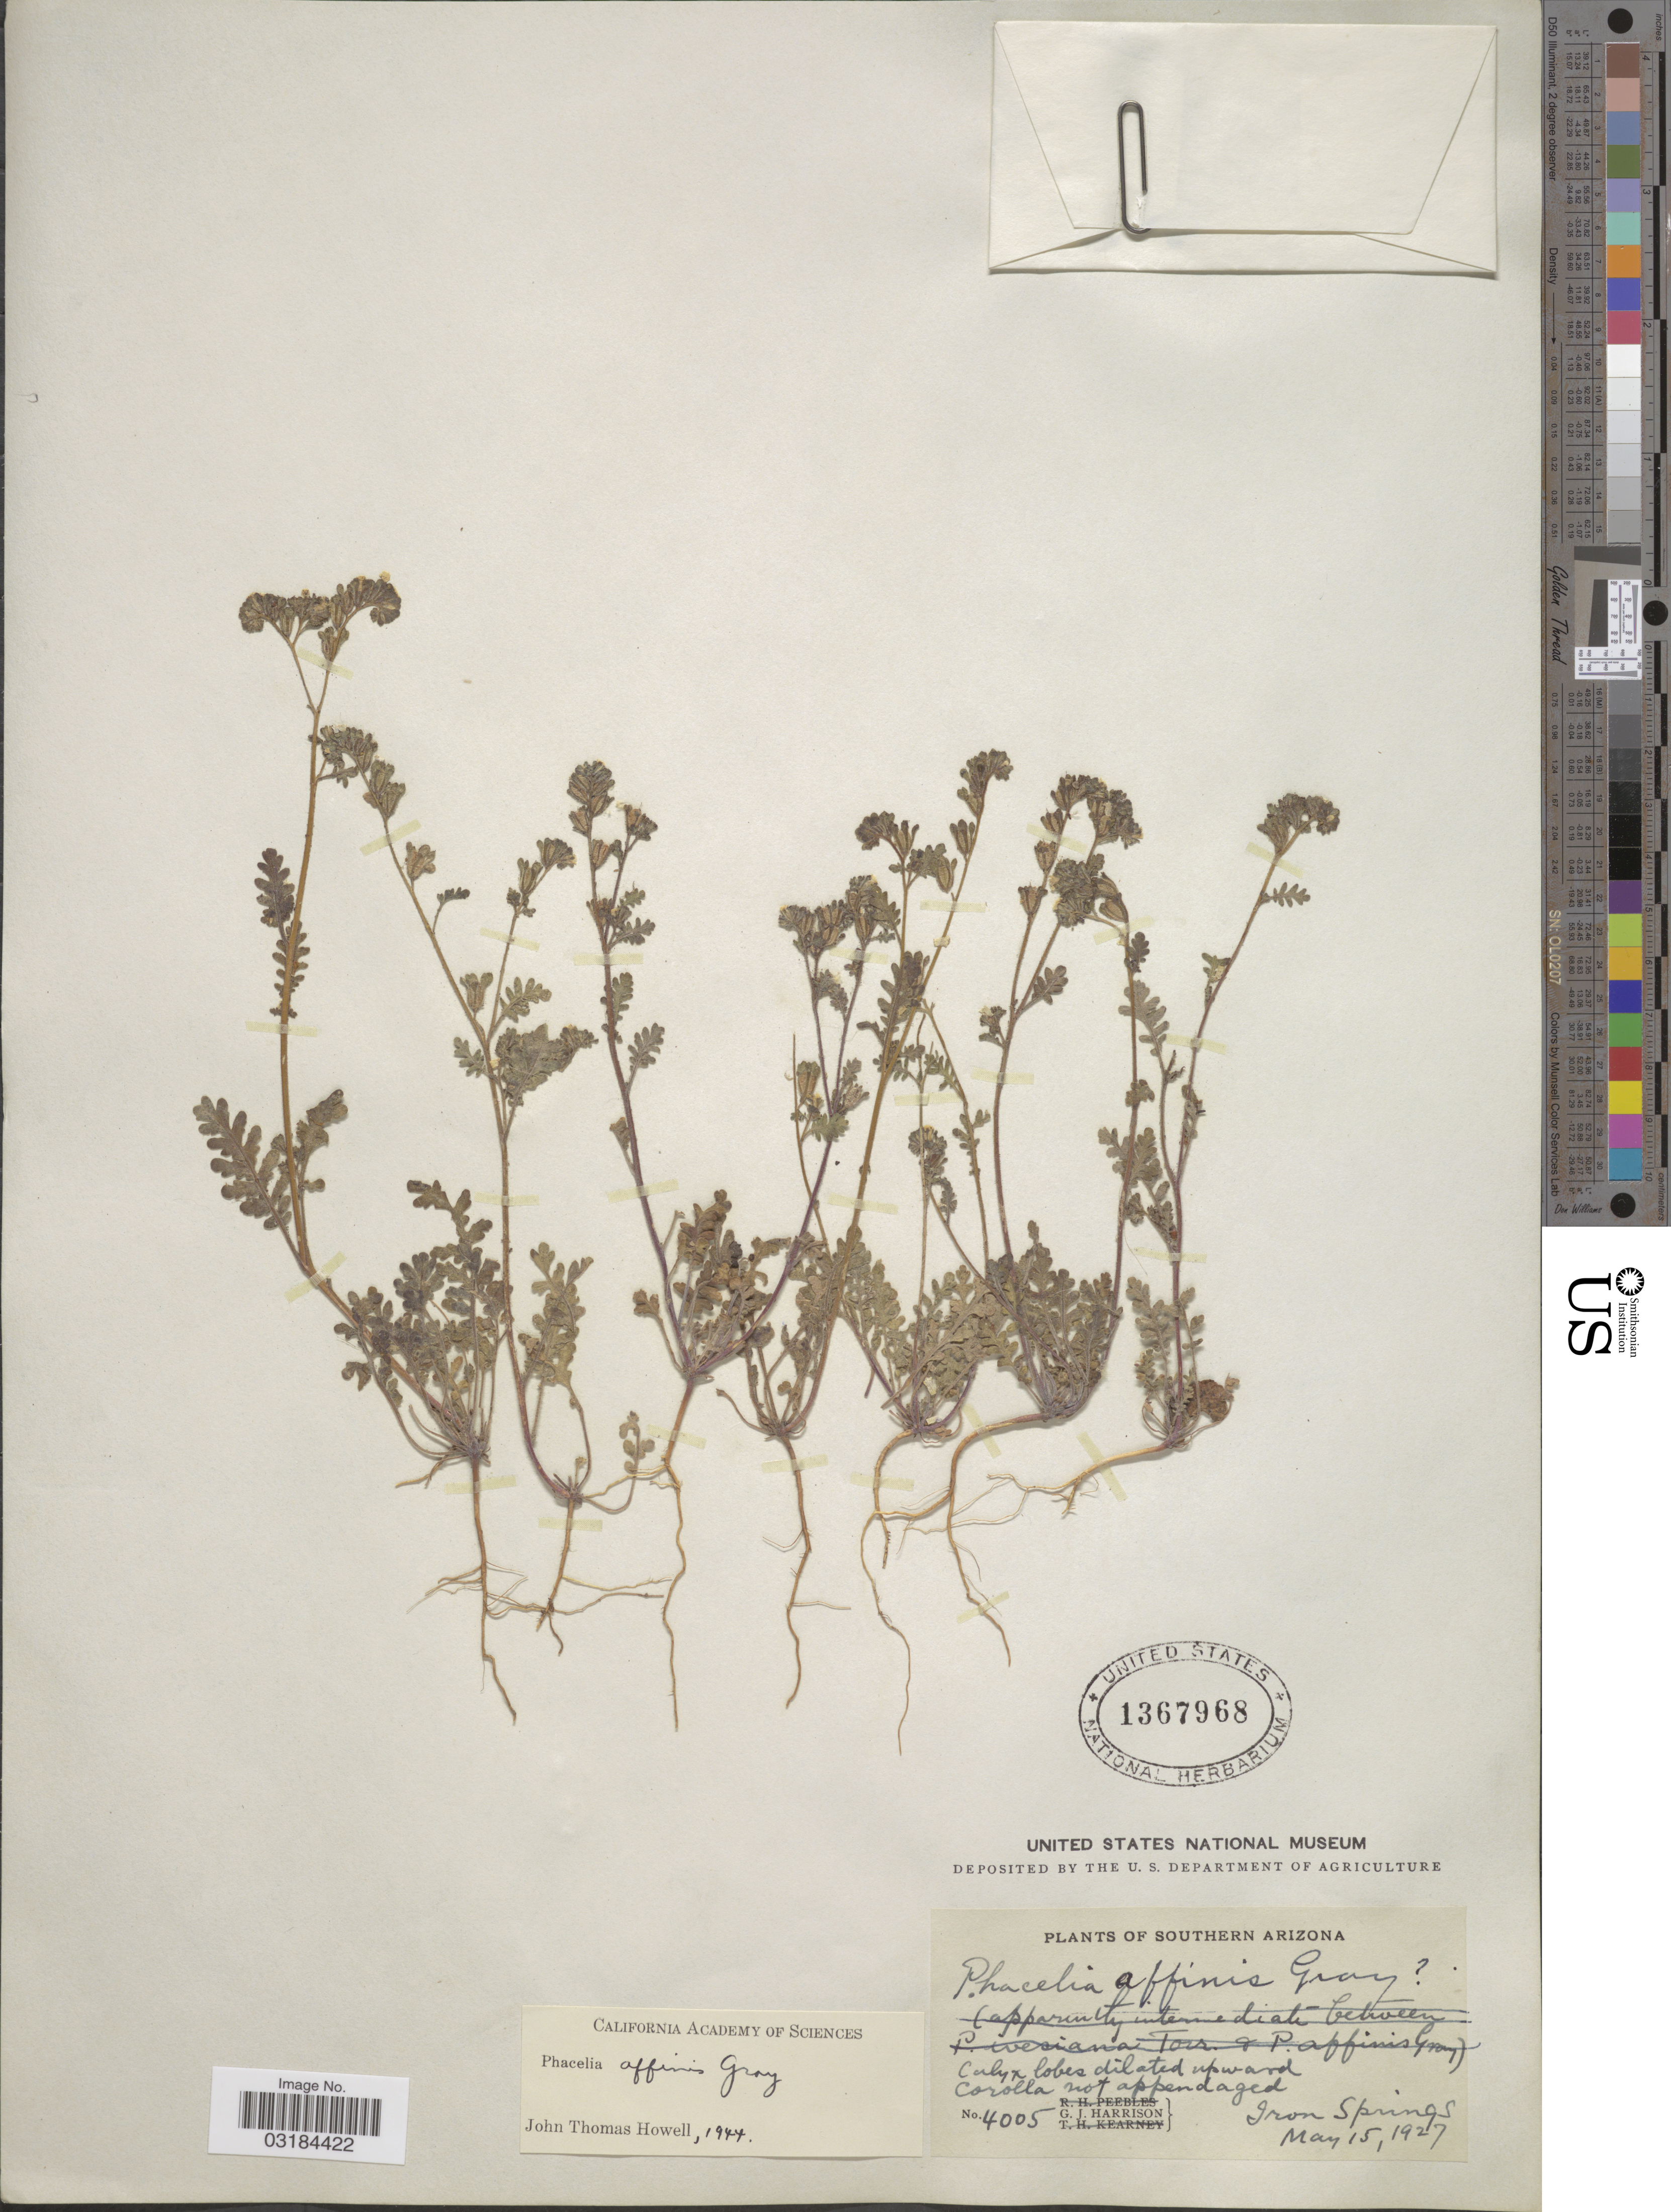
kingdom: Plantae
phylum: Tracheophyta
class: Magnoliopsida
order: Boraginales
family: Hydrophyllaceae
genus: Phacelia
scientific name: Phacelia affinis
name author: A. Gray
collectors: G. J. Harrison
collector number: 4005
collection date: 1927-05-15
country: United States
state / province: Arizona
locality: Southern Arizona. Iron Springs.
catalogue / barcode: US 1367968